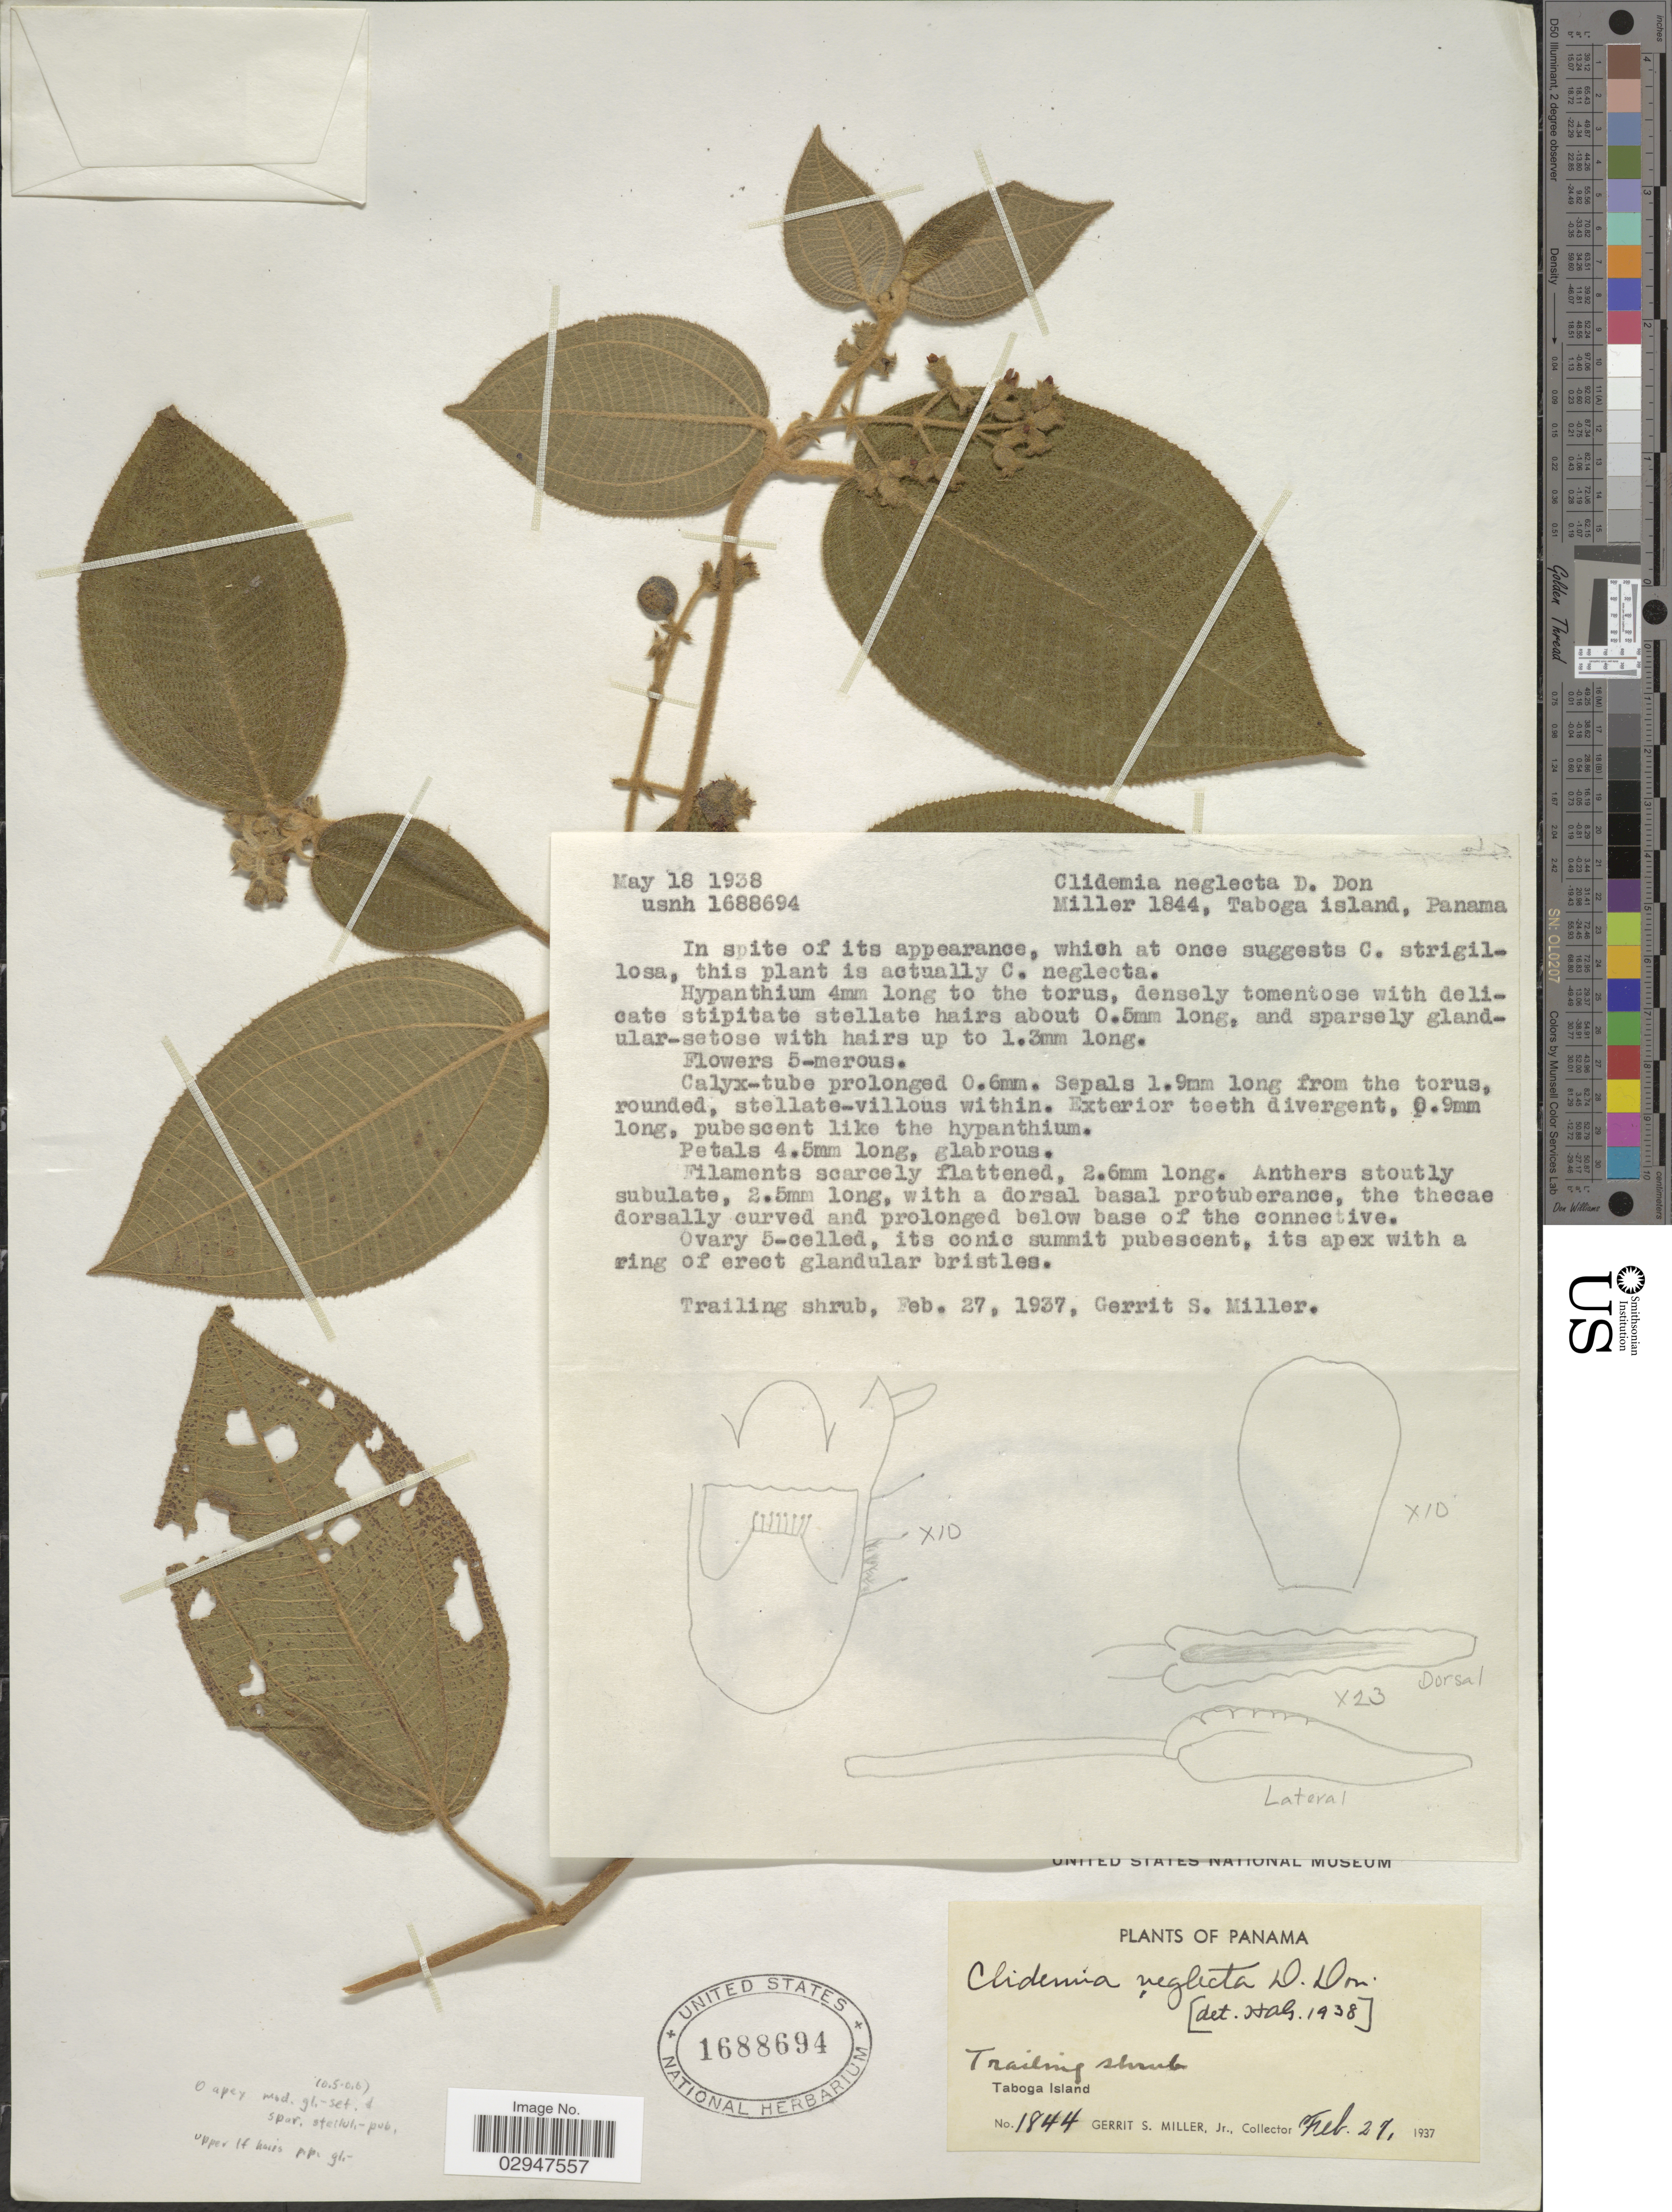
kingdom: Plantae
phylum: Tracheophyta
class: Magnoliopsida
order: Myrtales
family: Melastomataceae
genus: Clidemia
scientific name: Clidemia capitellata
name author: (Bonpl.) D. Don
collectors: G. S. Miller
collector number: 1844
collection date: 1937-02-27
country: Panama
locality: Taboga Island.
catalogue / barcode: US 1688694